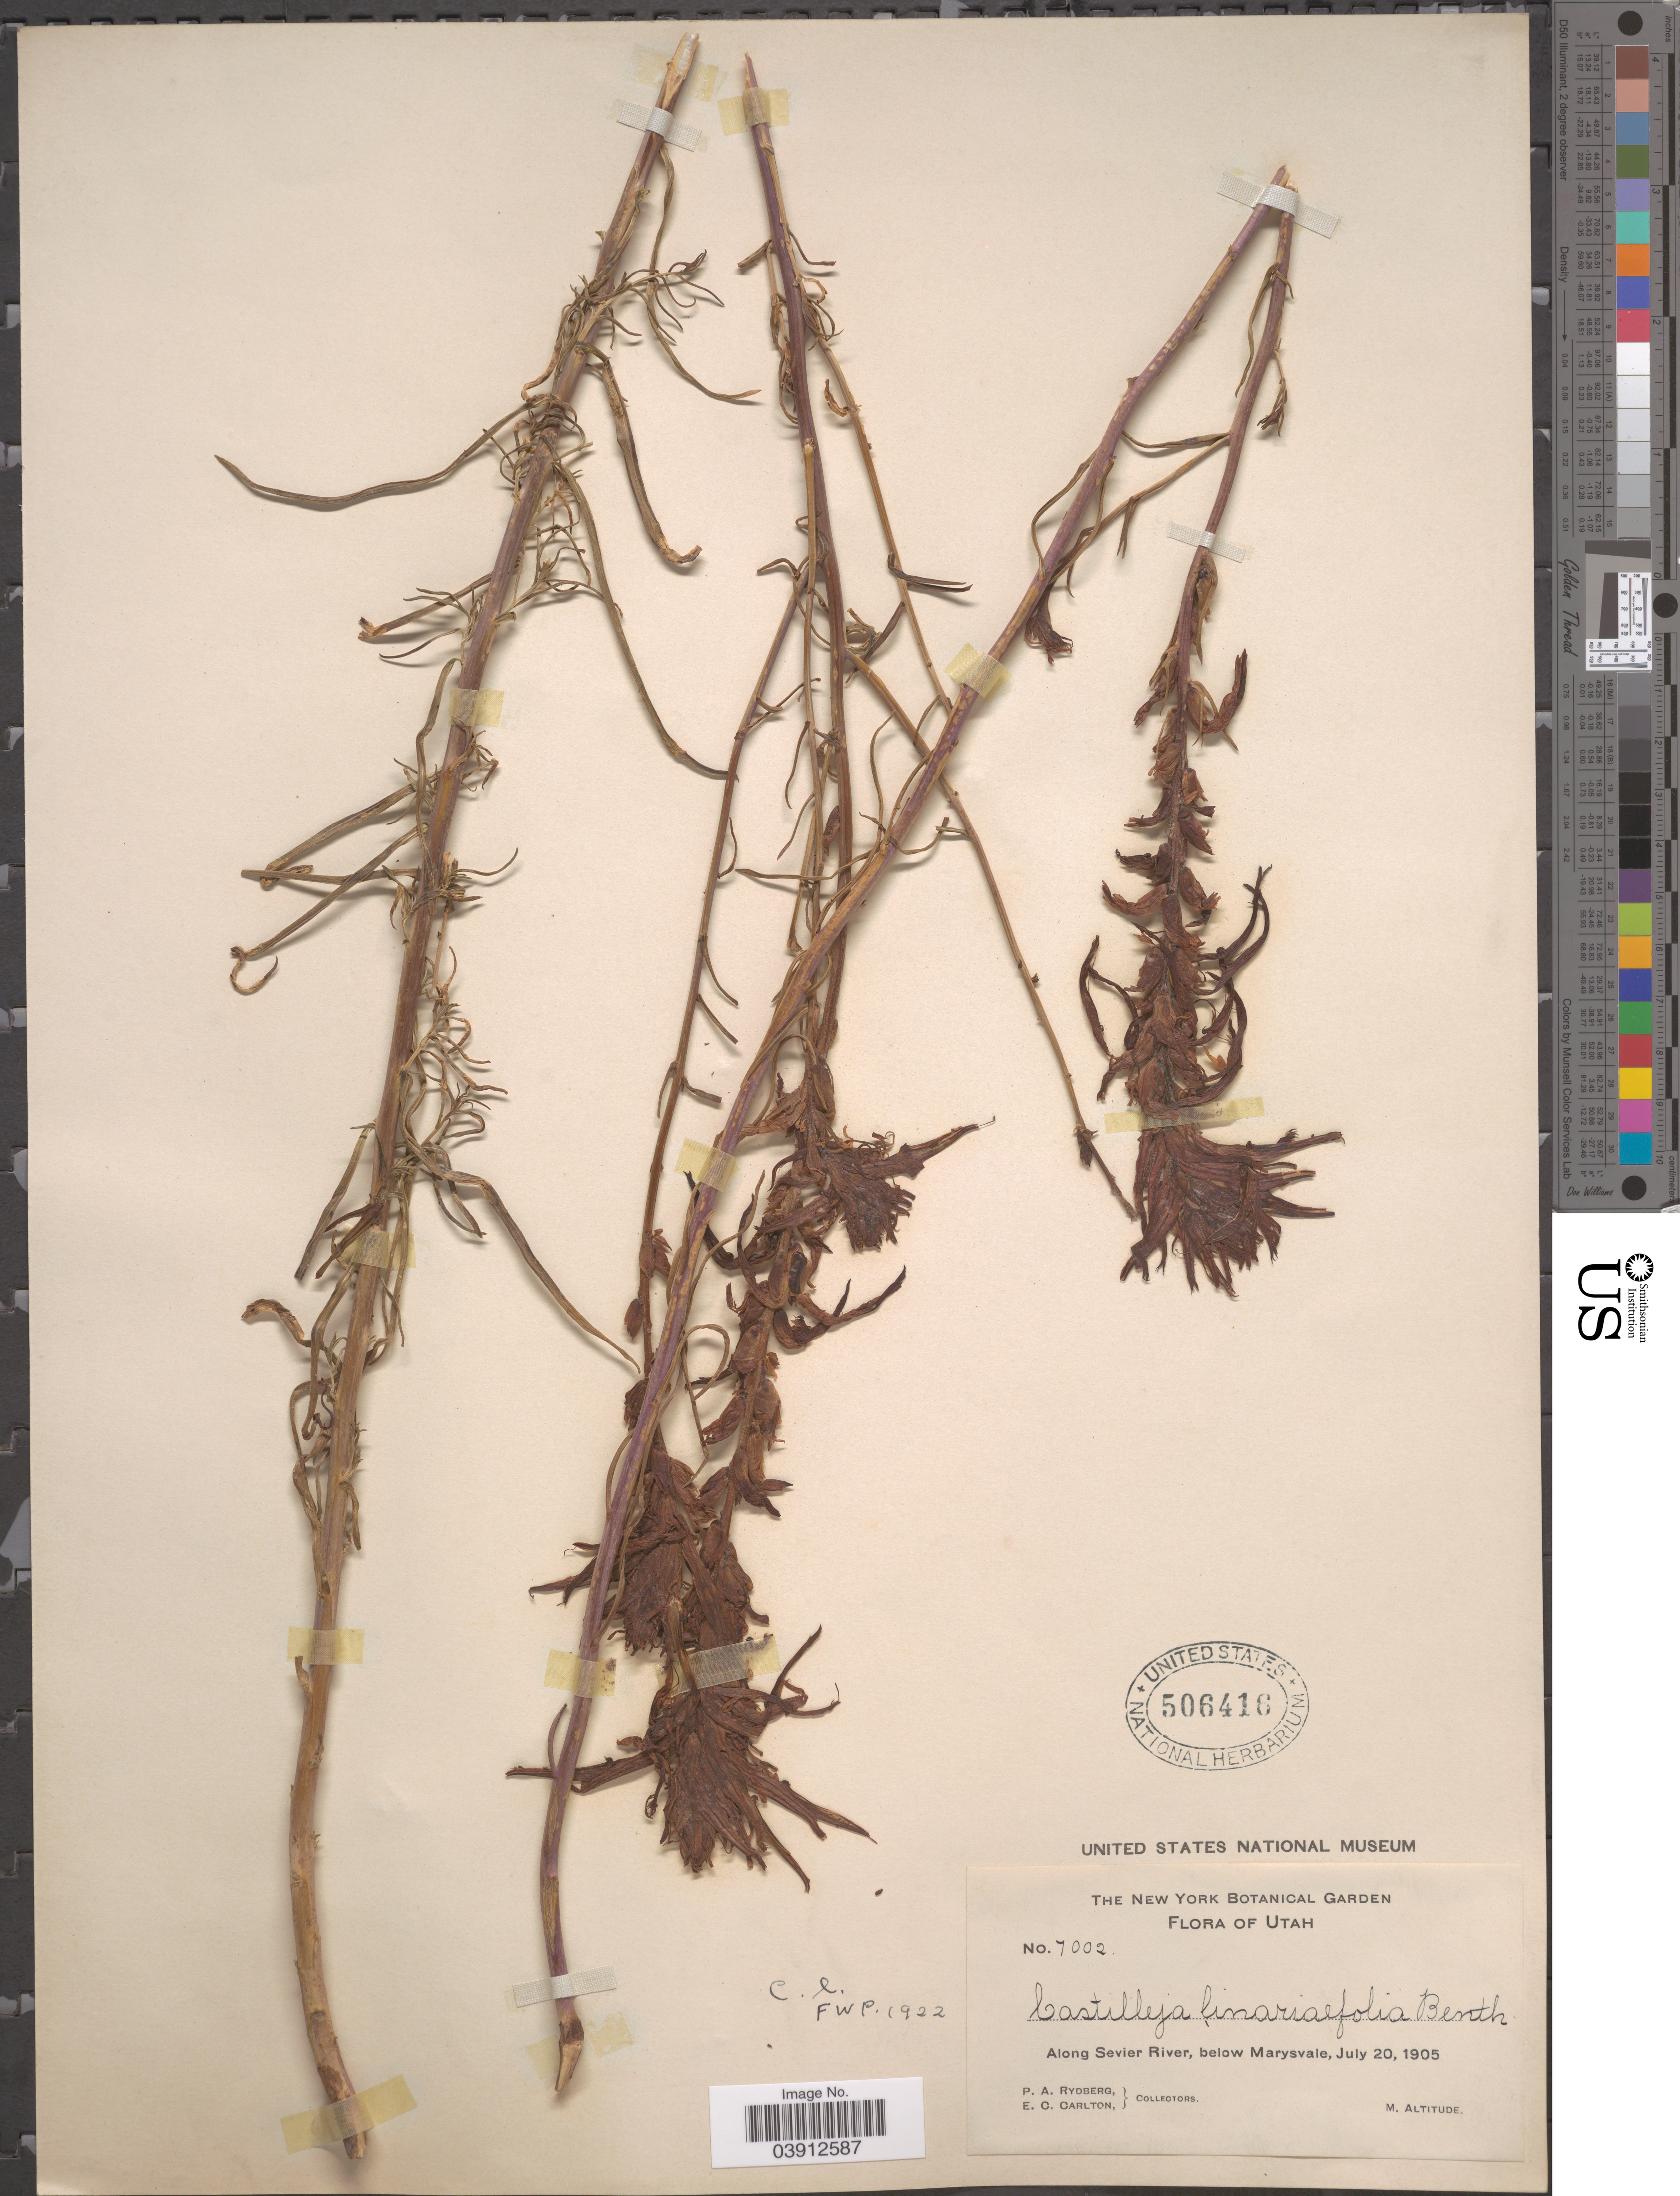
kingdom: Plantae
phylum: Tracheophyta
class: Magnoliopsida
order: Lamiales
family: Orobanchaceae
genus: Castilleja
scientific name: Castilleja linariifolia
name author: Benth.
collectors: P. A. Rydberg & E. Carlton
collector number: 7002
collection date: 1905-07-20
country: United States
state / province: Utah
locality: Along Sevier River, below Marysvale.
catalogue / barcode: US 506416